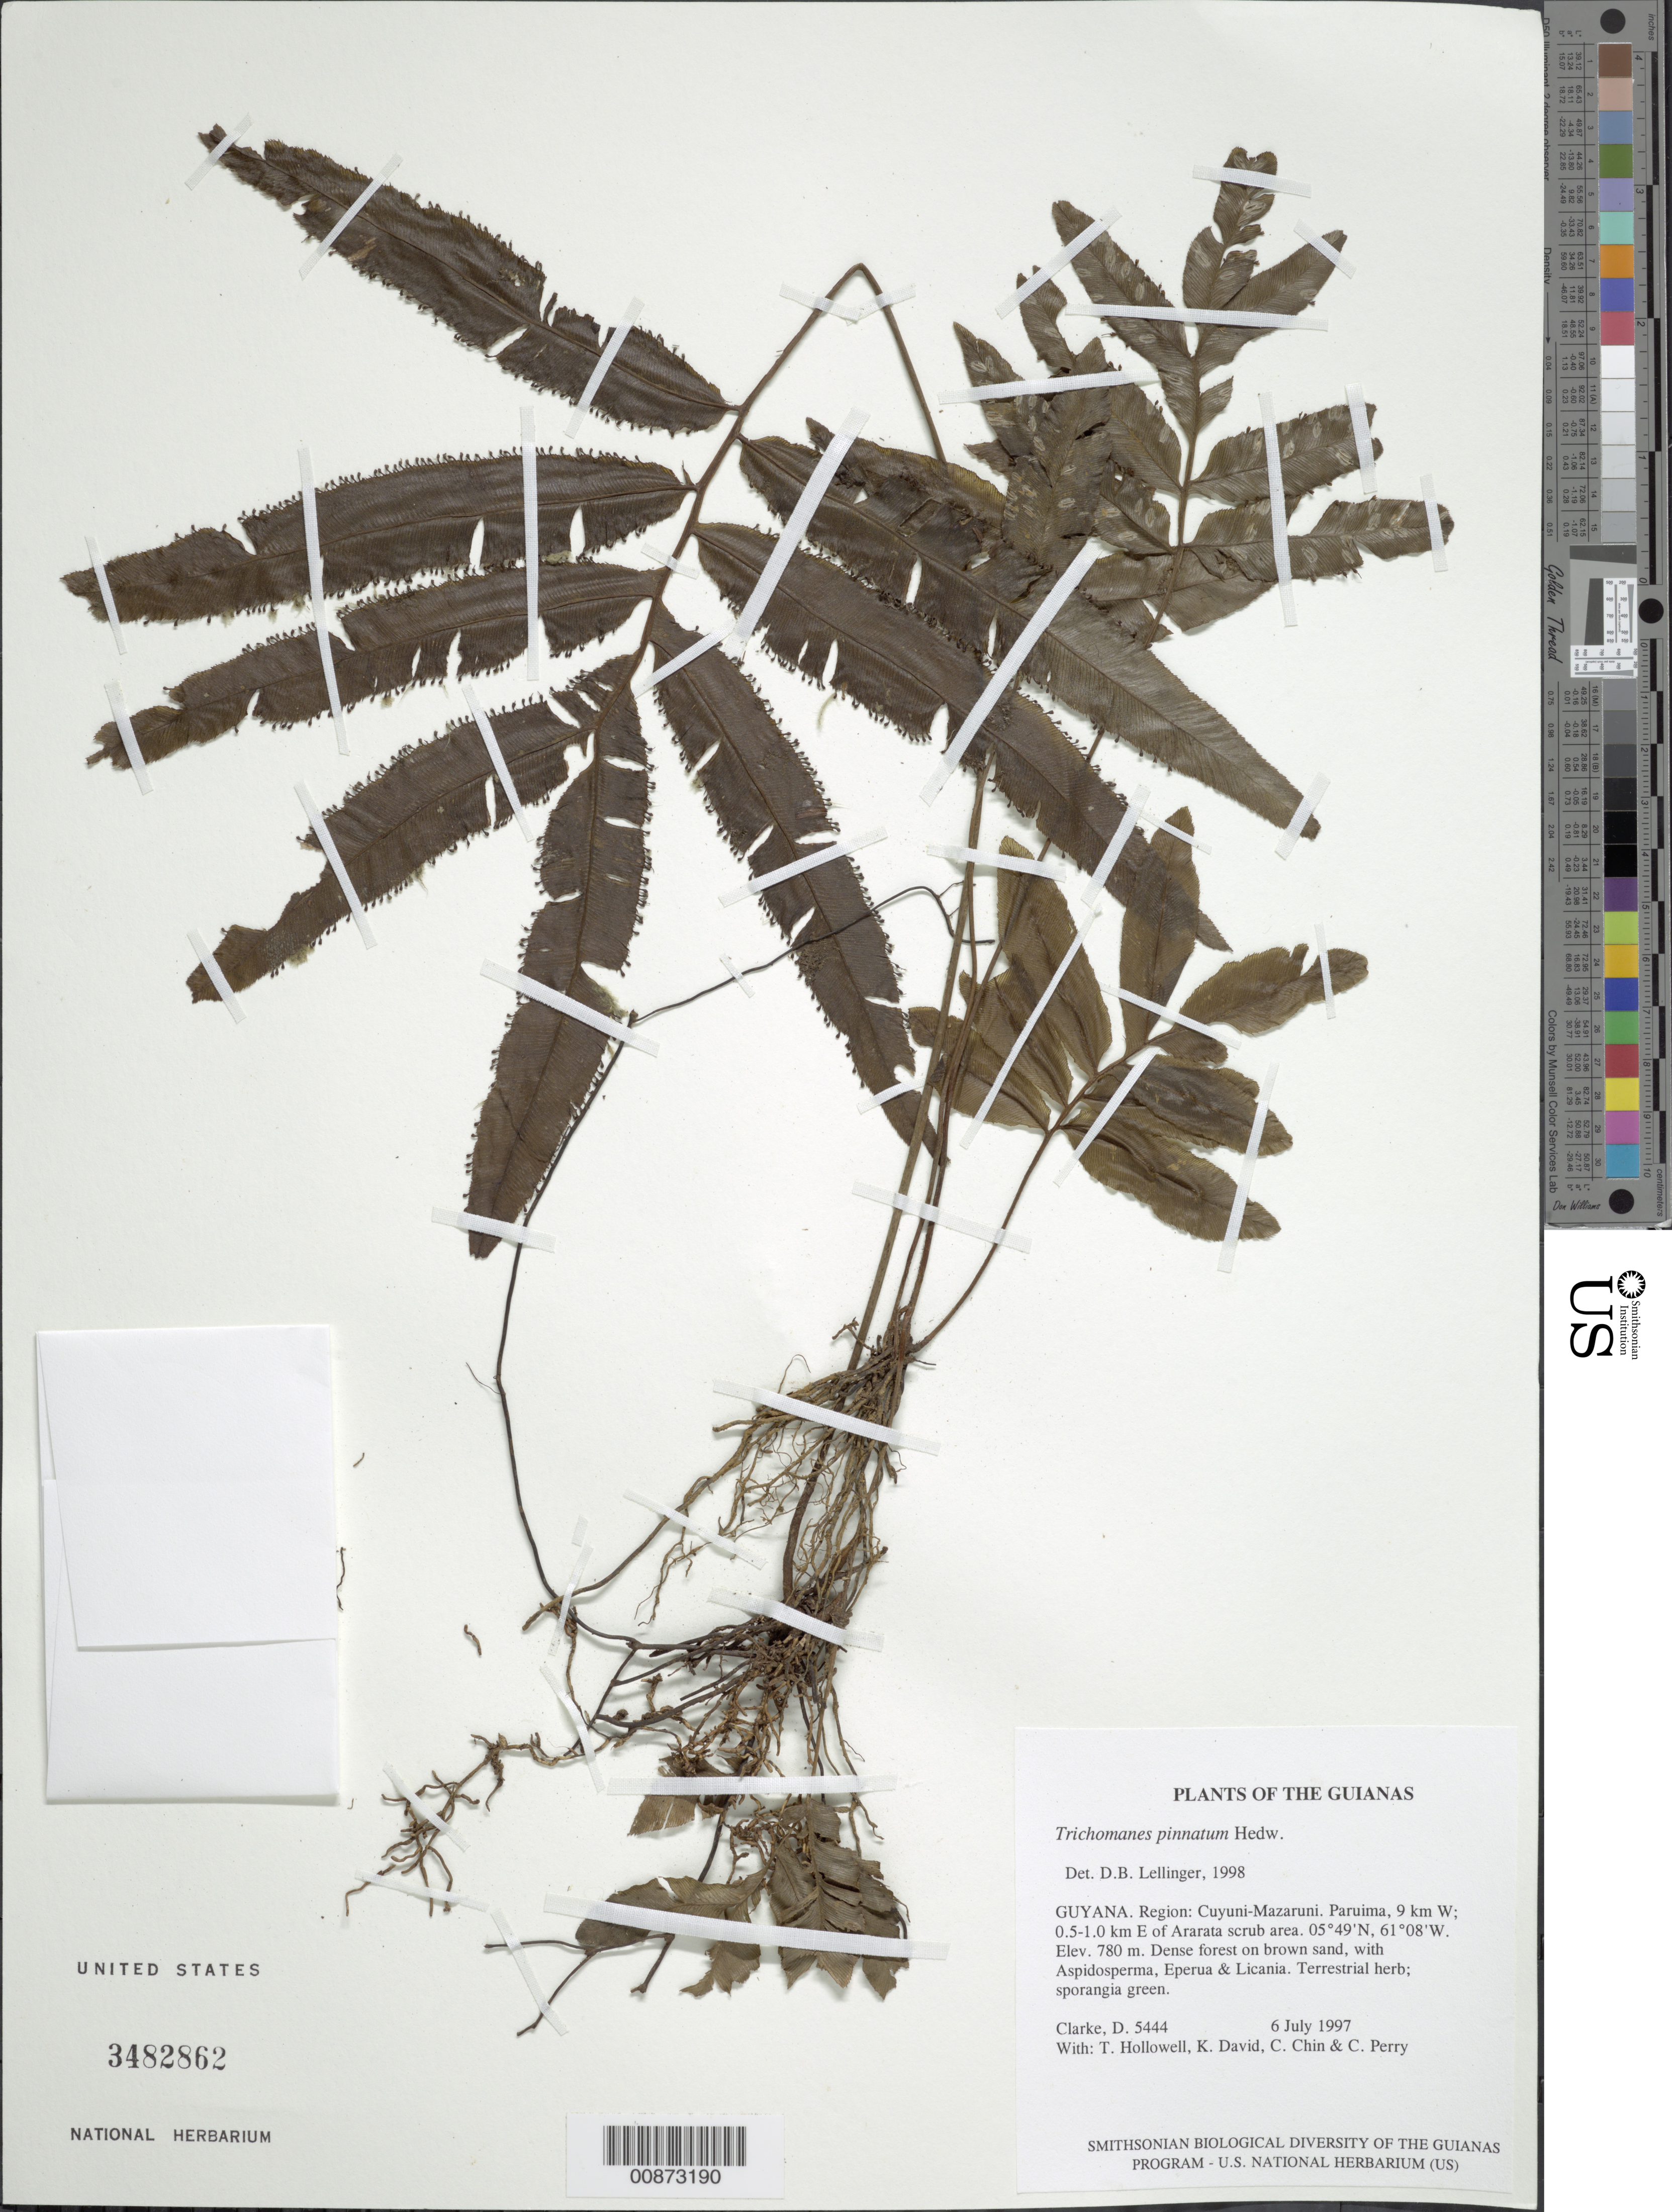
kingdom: Plantae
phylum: Tracheophyta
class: Polypodiopsida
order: Hymenophyllales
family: Hymenophyllaceae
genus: Trichomanes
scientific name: Trichomanes pinnatum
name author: Hedw.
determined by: Lellinger, David B., (BOT), Smithsonian Institution - National Museum of Natural History (UNITED STATES)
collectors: H. D. Clarke, T. Hollowell, K. David, C. Chin & C. Perry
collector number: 5444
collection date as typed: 6 July 1997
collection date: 1997-07-06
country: Guyana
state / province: Cuyuni-Mazaruni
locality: Paruima, 9 km W; 0.5-1.0 km E of Ararata scrub area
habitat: Dense forest on brown sand, with Aspidosperma, Eperua & Licania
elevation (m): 780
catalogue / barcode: US 3482862